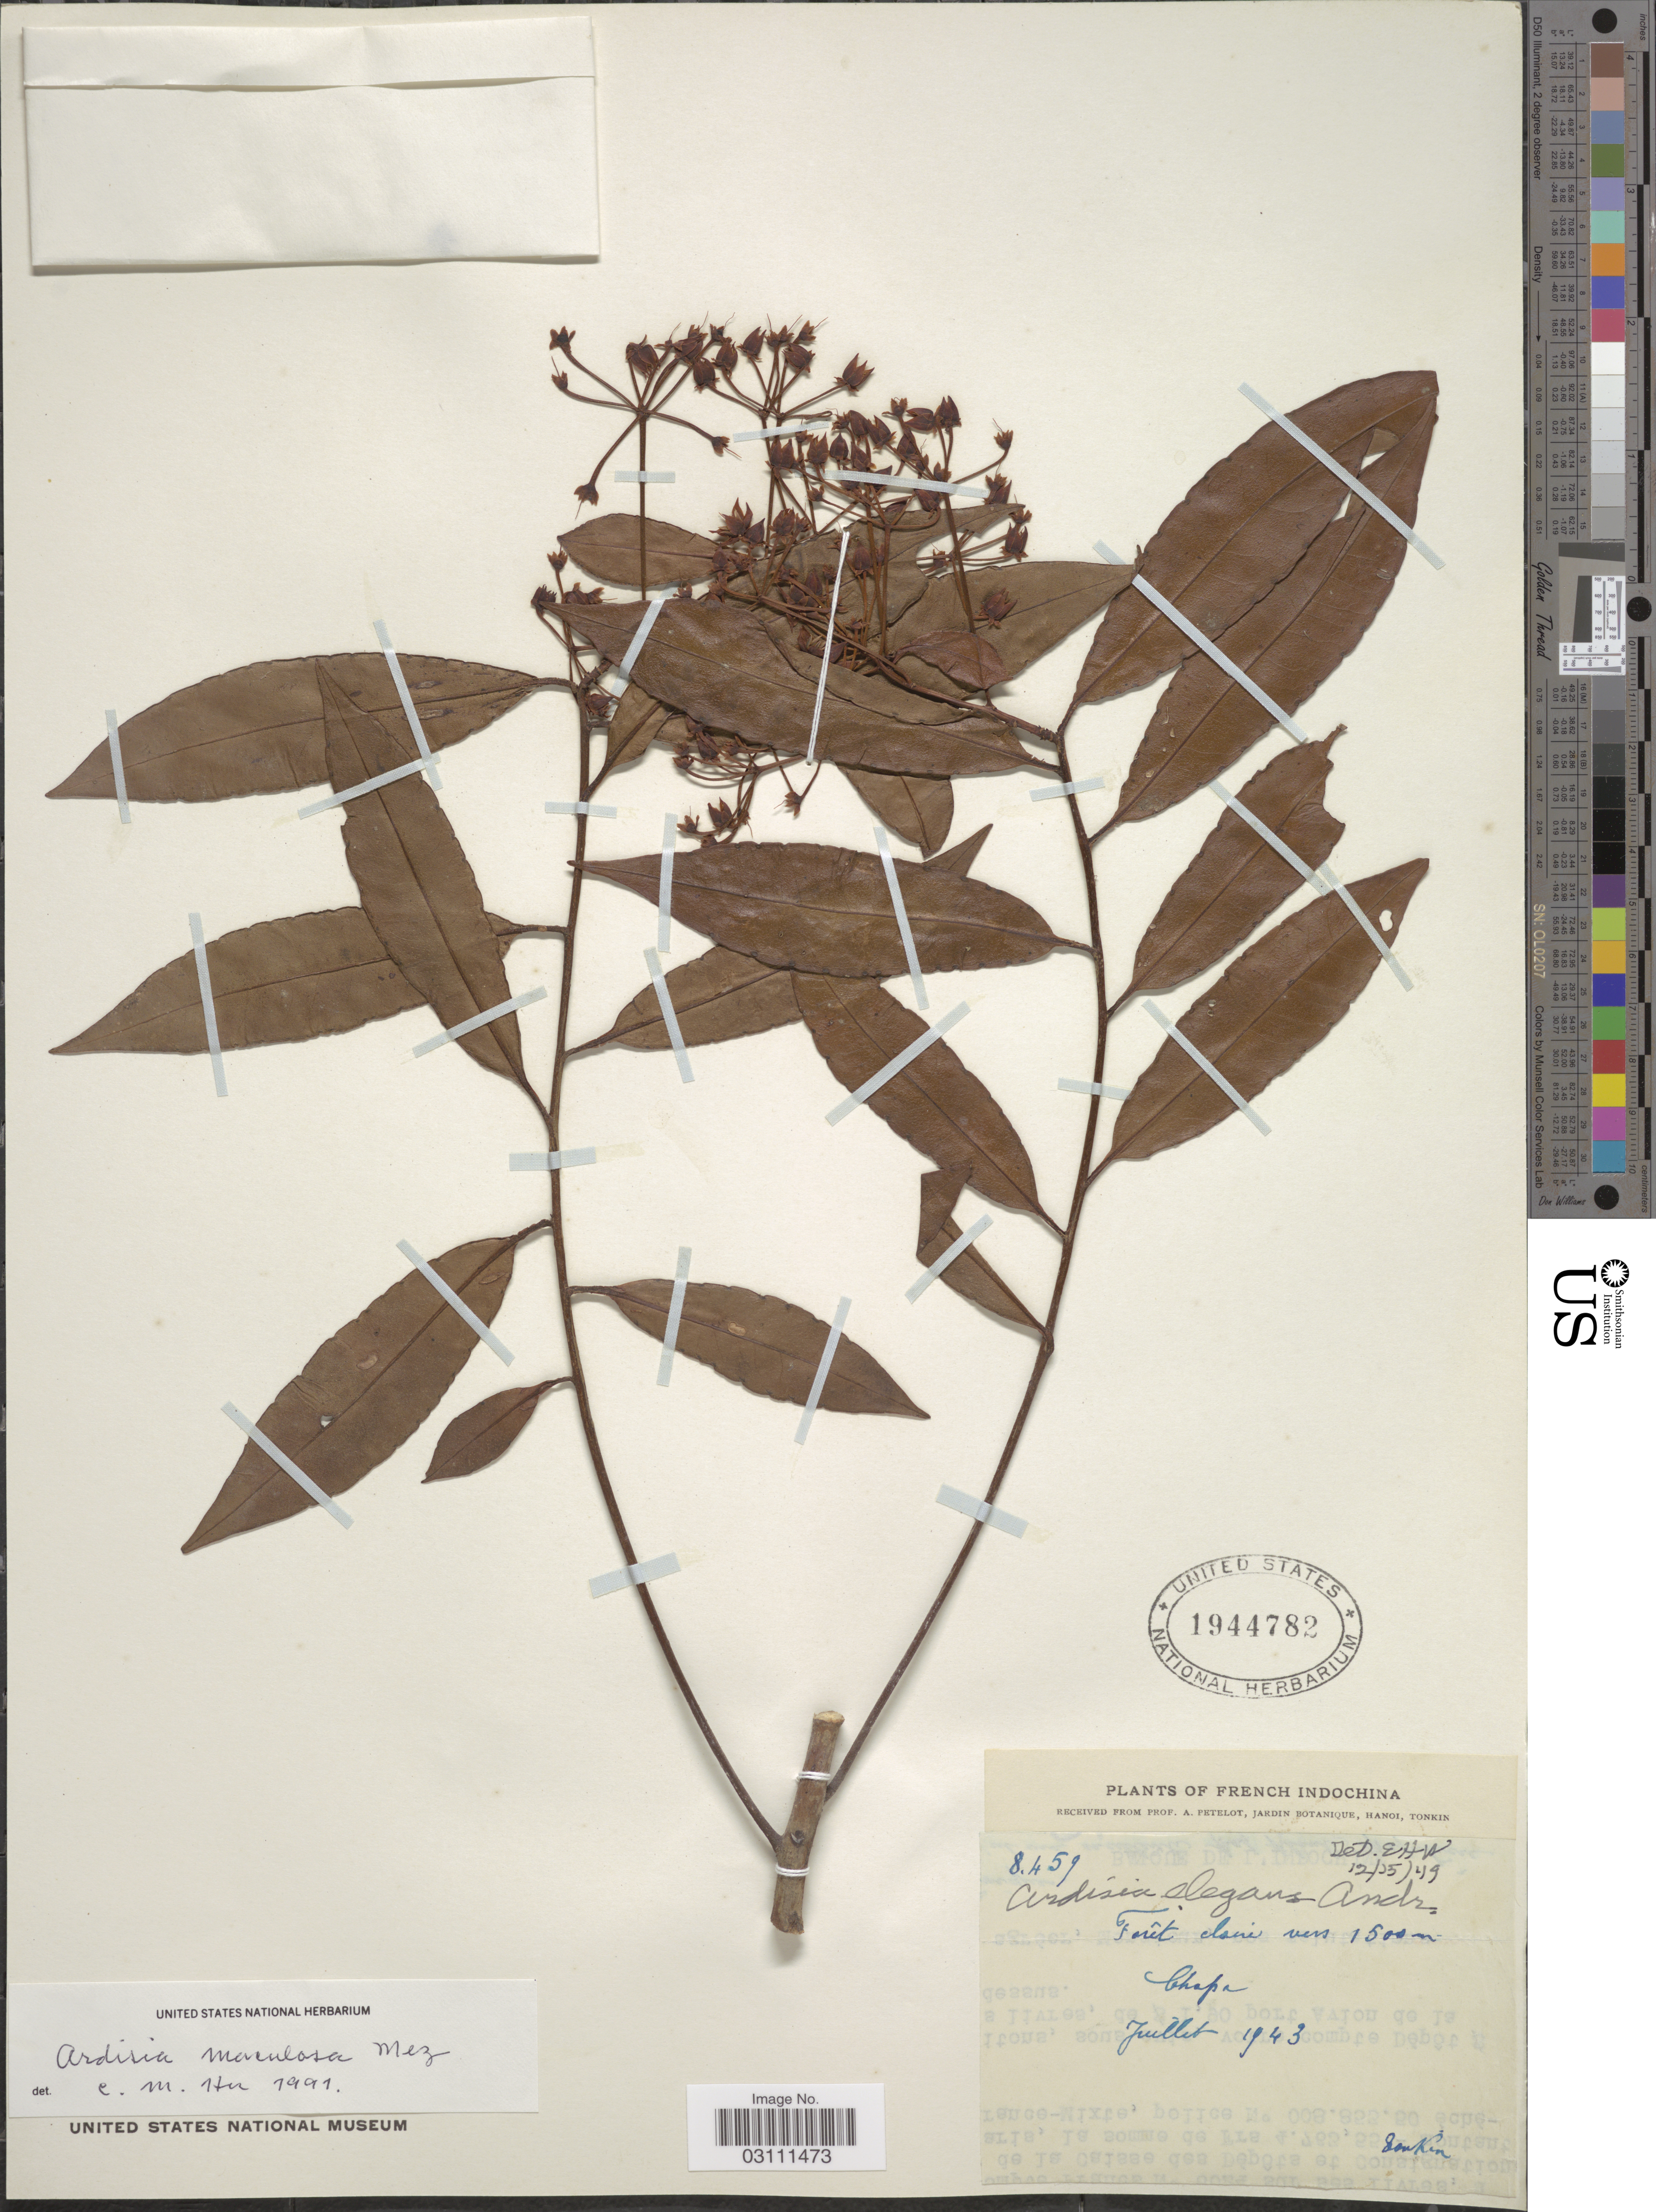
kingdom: Plantae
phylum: Tracheophyta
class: Magnoliopsida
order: Ericales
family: Primulaceae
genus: Ardisia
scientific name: Ardisia elegans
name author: Andrews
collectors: A. Petelot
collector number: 8459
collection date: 1943-07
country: Vietnam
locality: French Indochina, Chapa.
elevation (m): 1500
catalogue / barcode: US 1944782